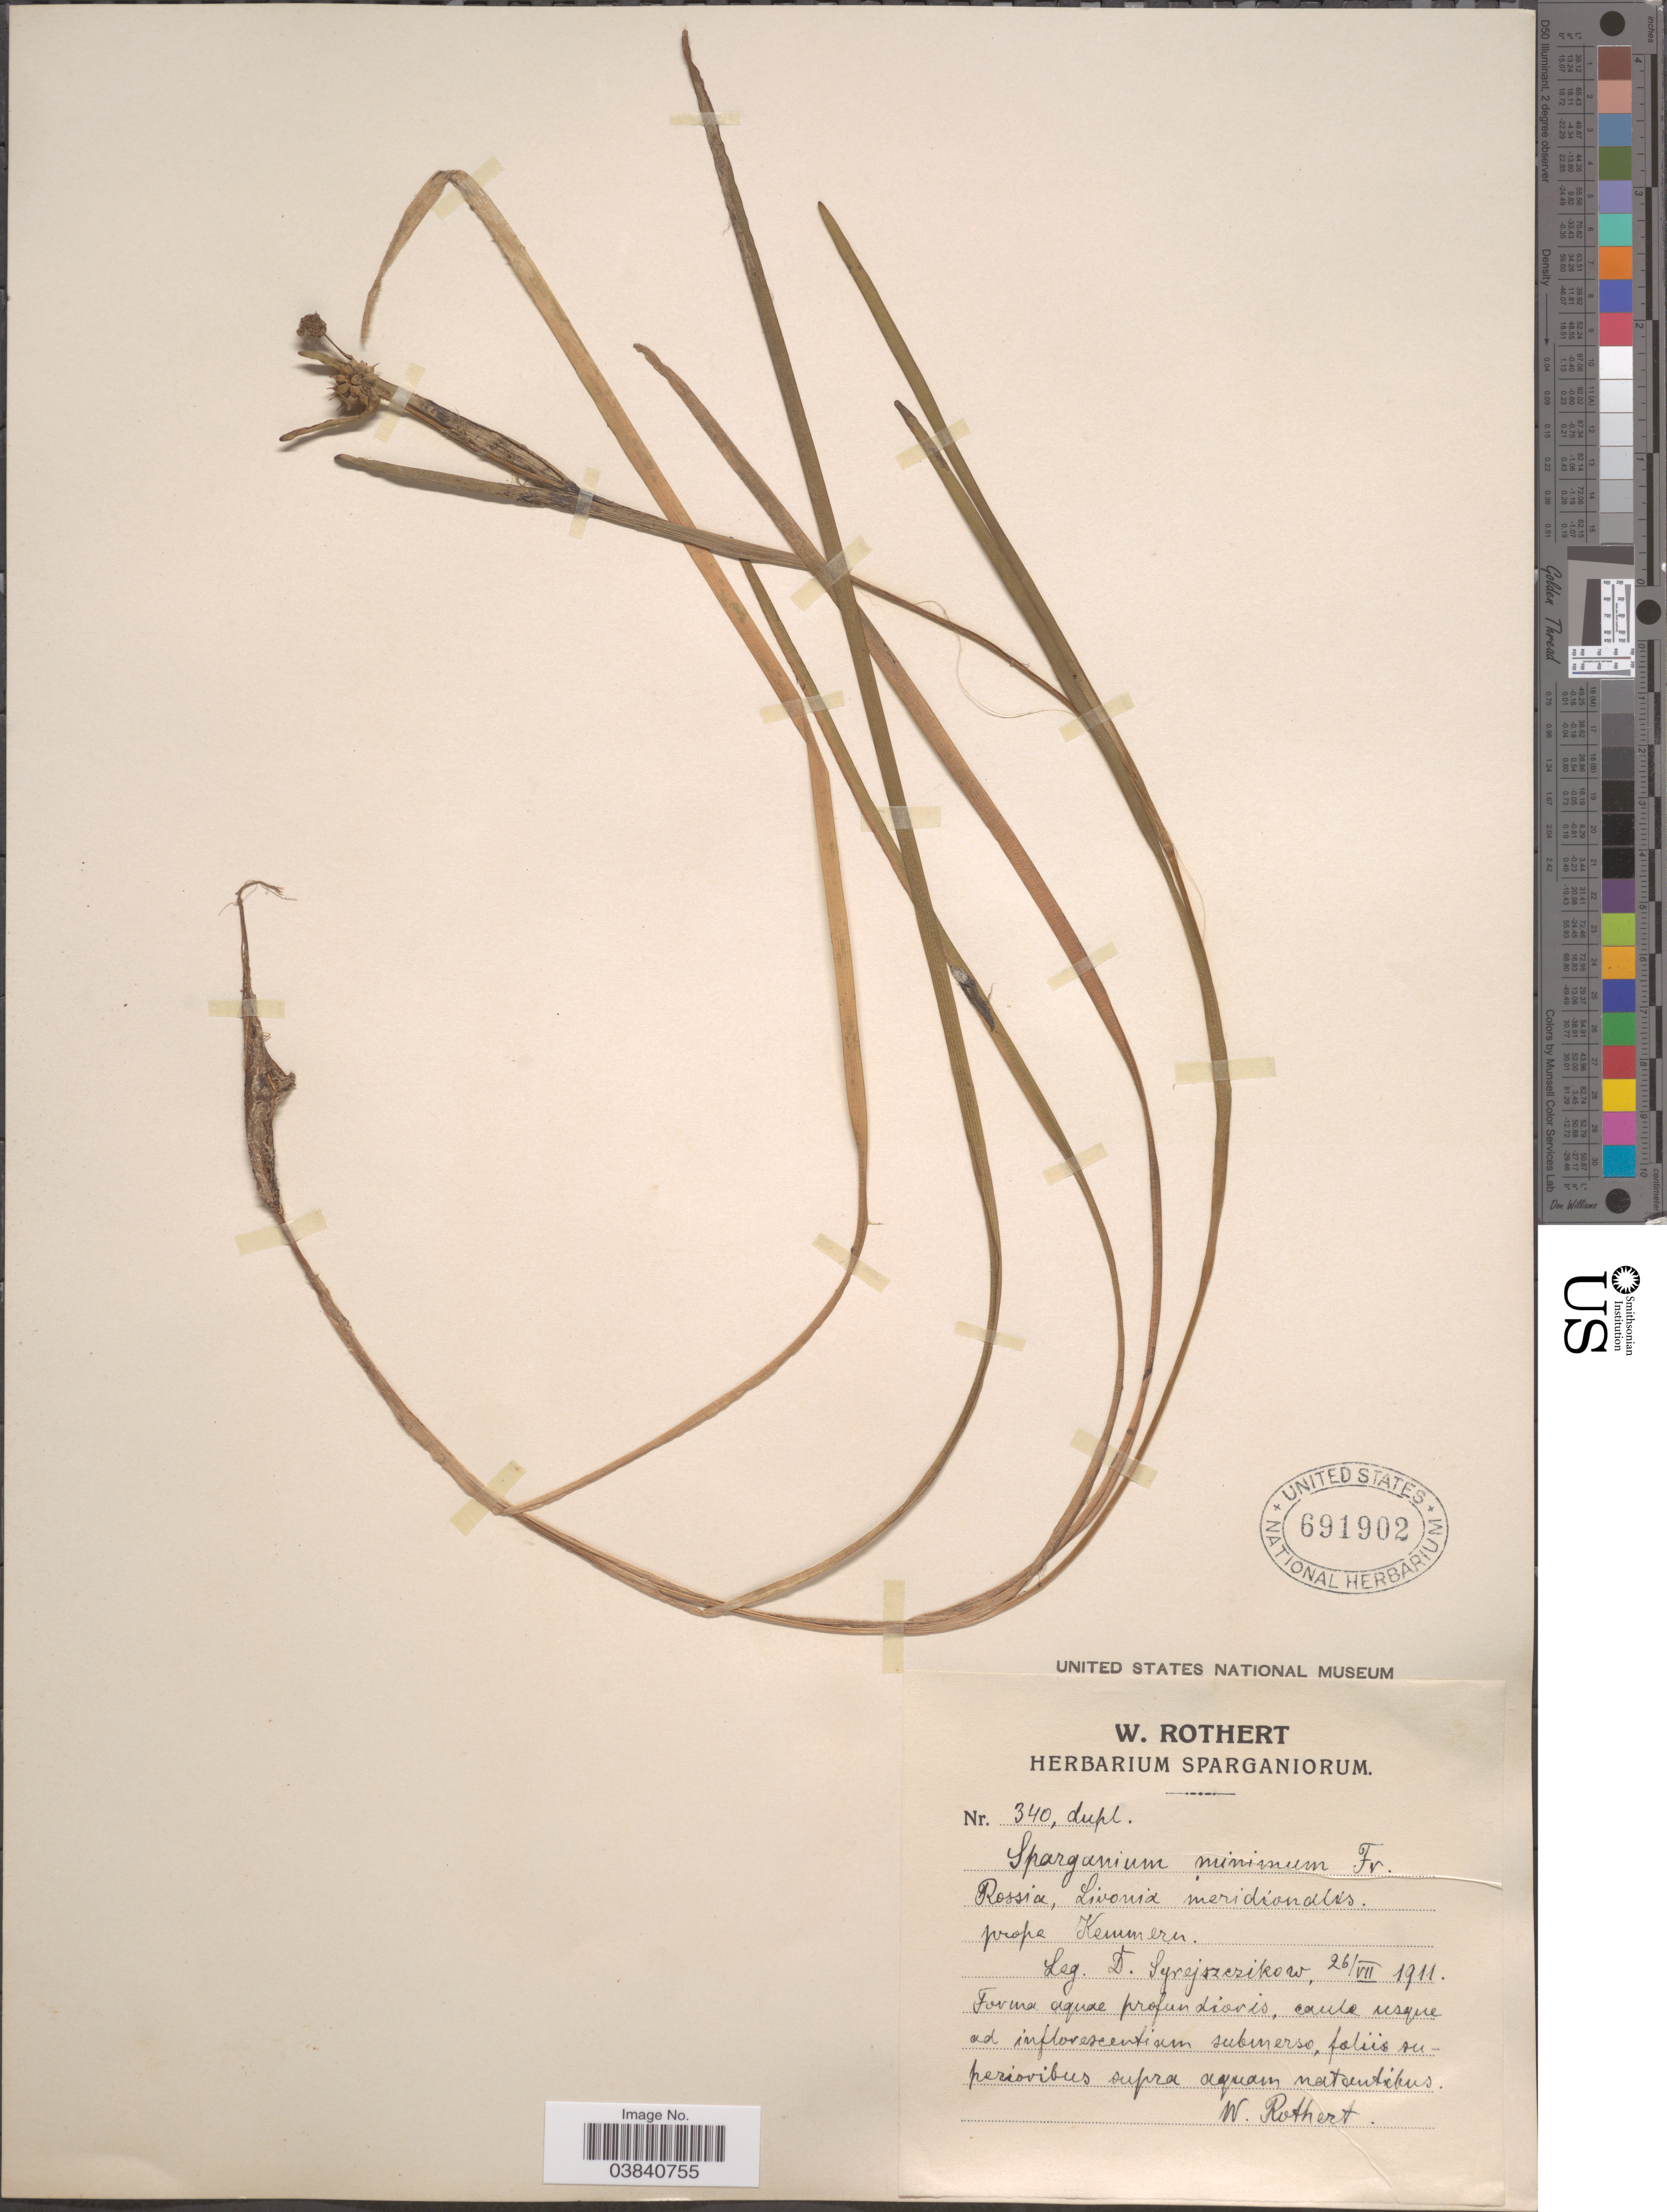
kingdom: Plantae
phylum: Tracheophyta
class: Liliopsida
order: Poales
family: Typhaceae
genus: Sparganium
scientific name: Sparganium minimum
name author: Wallr.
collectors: D. Syrejszszikow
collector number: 340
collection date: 1911-08-26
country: Latvia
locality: Rossia, Livonia meridionalis. prope Kemmern.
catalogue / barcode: US 691902